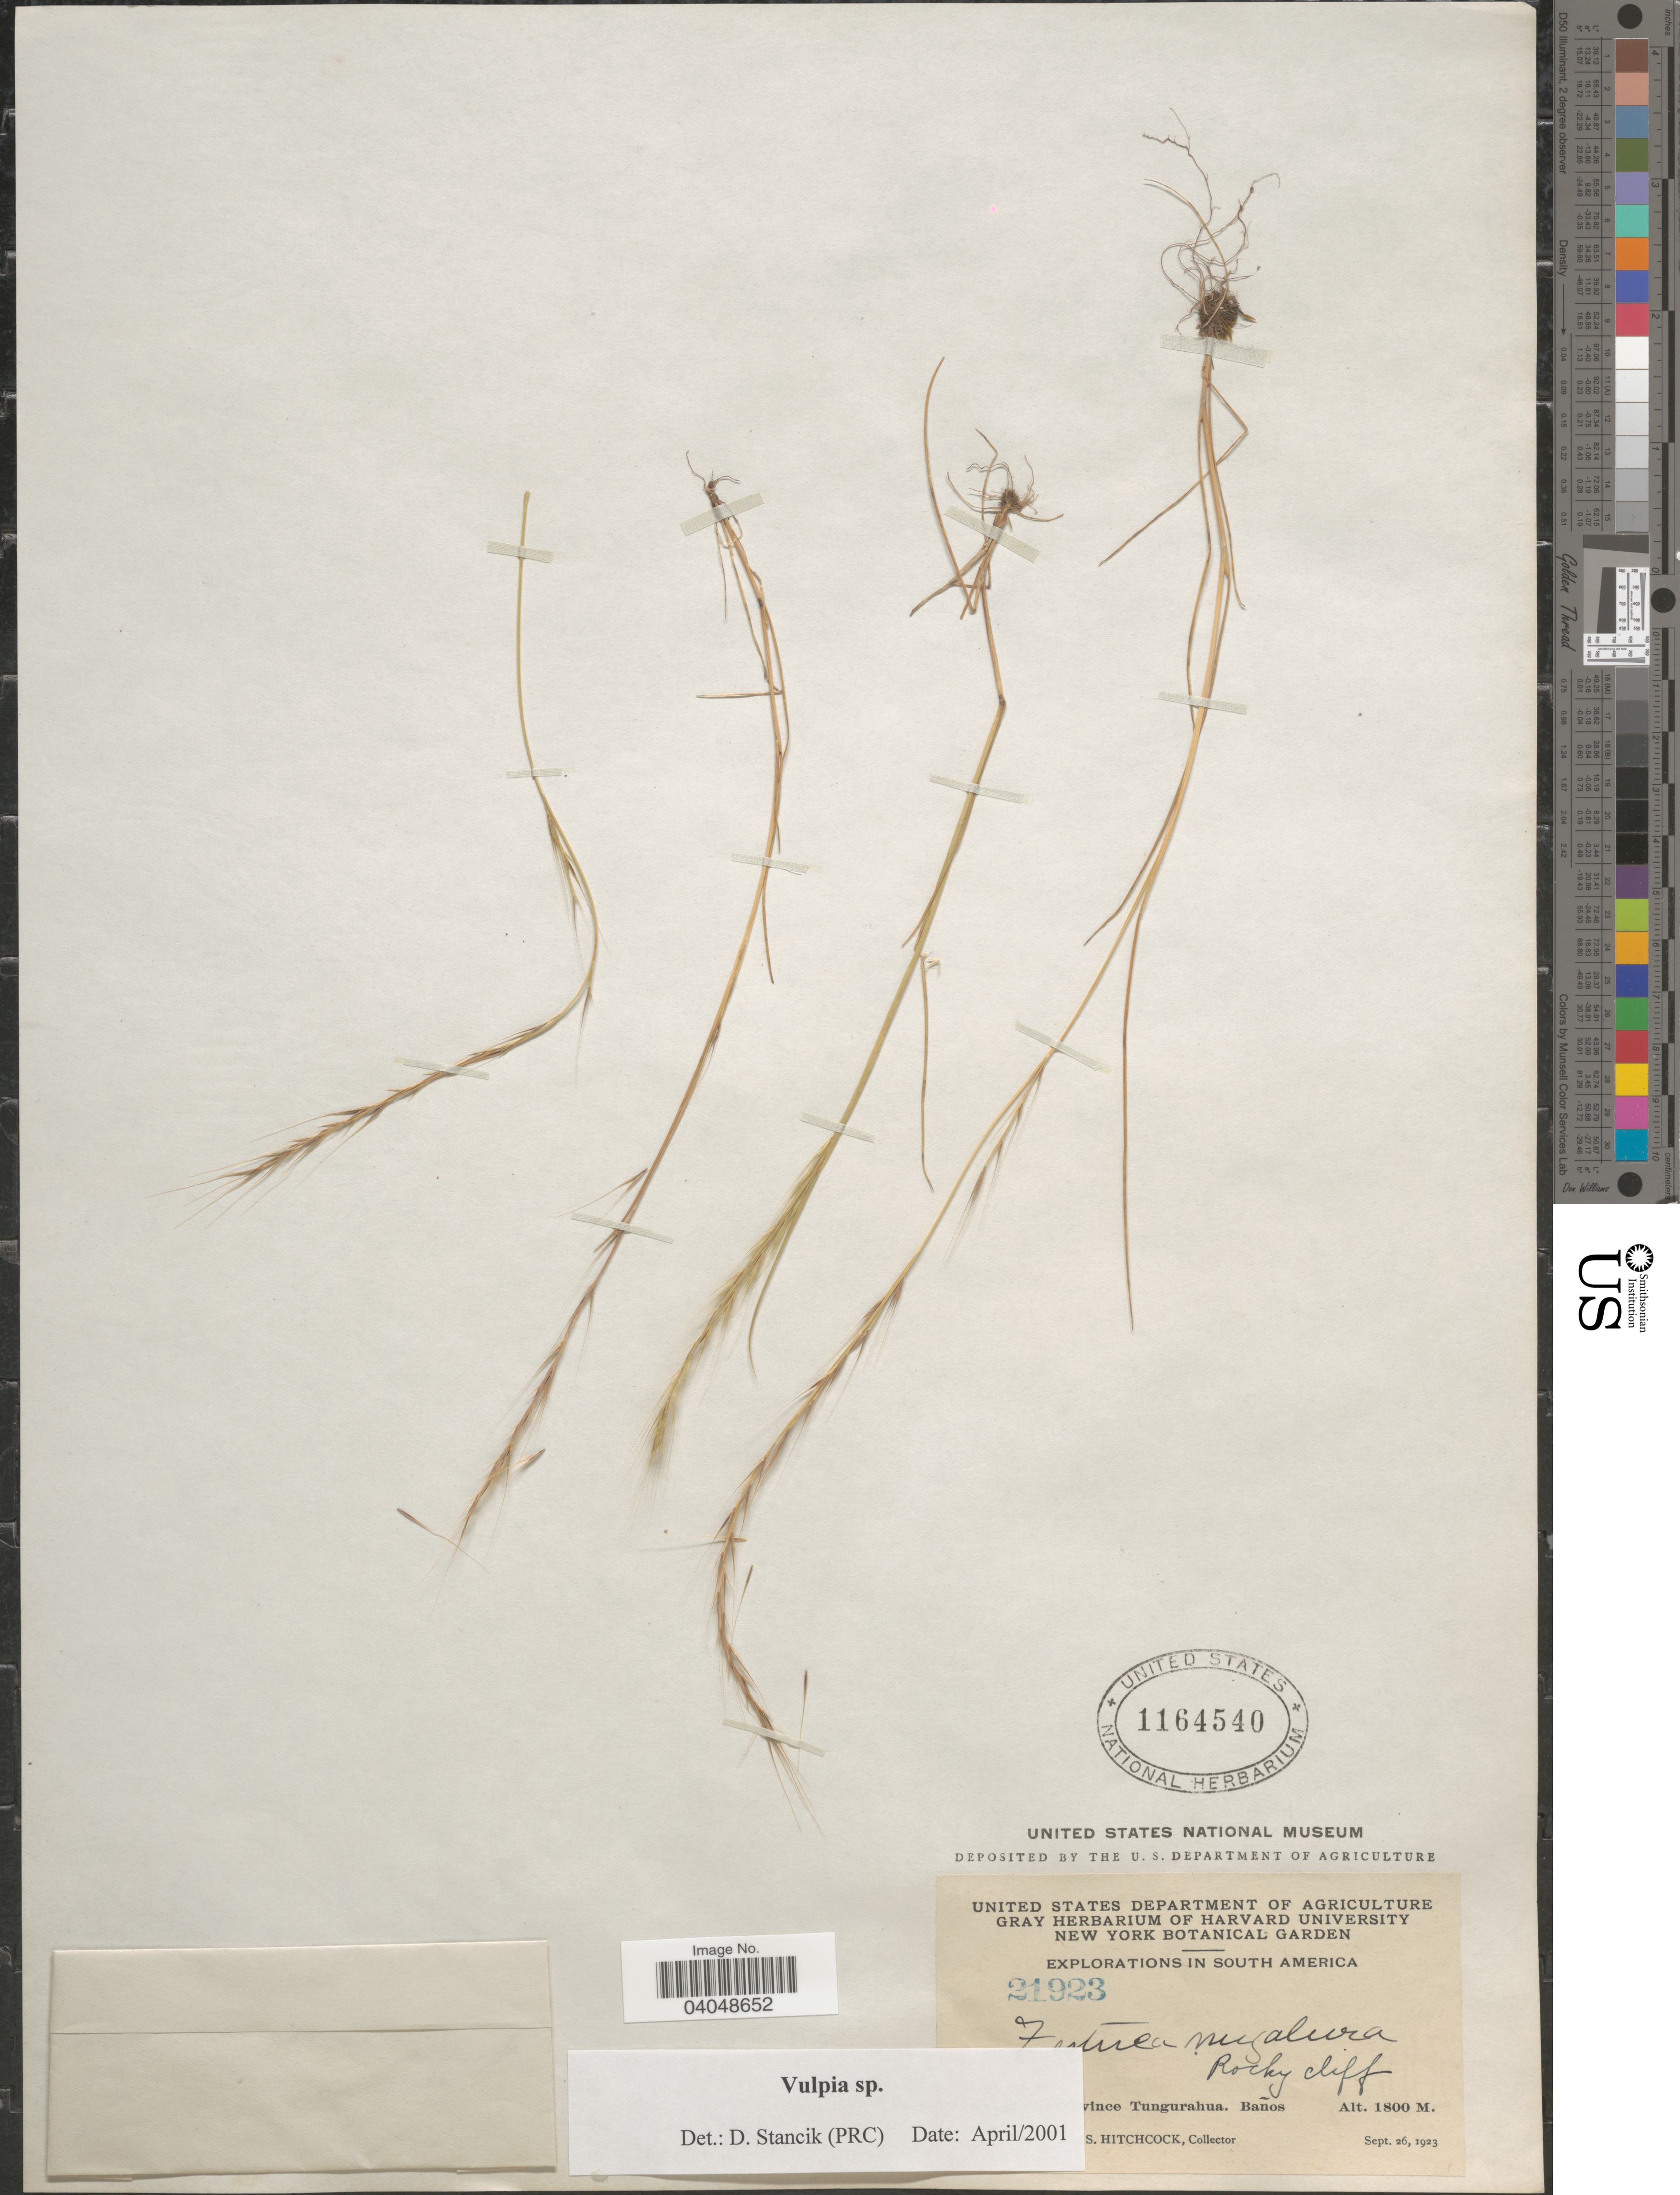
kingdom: Plantae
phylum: Tracheophyta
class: Liliopsida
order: Poales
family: Poaceae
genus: Festuca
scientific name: Festuca sp.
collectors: A. S. Hitchcock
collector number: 21923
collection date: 1923-09-26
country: Ecuador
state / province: Tungurahua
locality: Baños.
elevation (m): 1800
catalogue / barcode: US 1164540